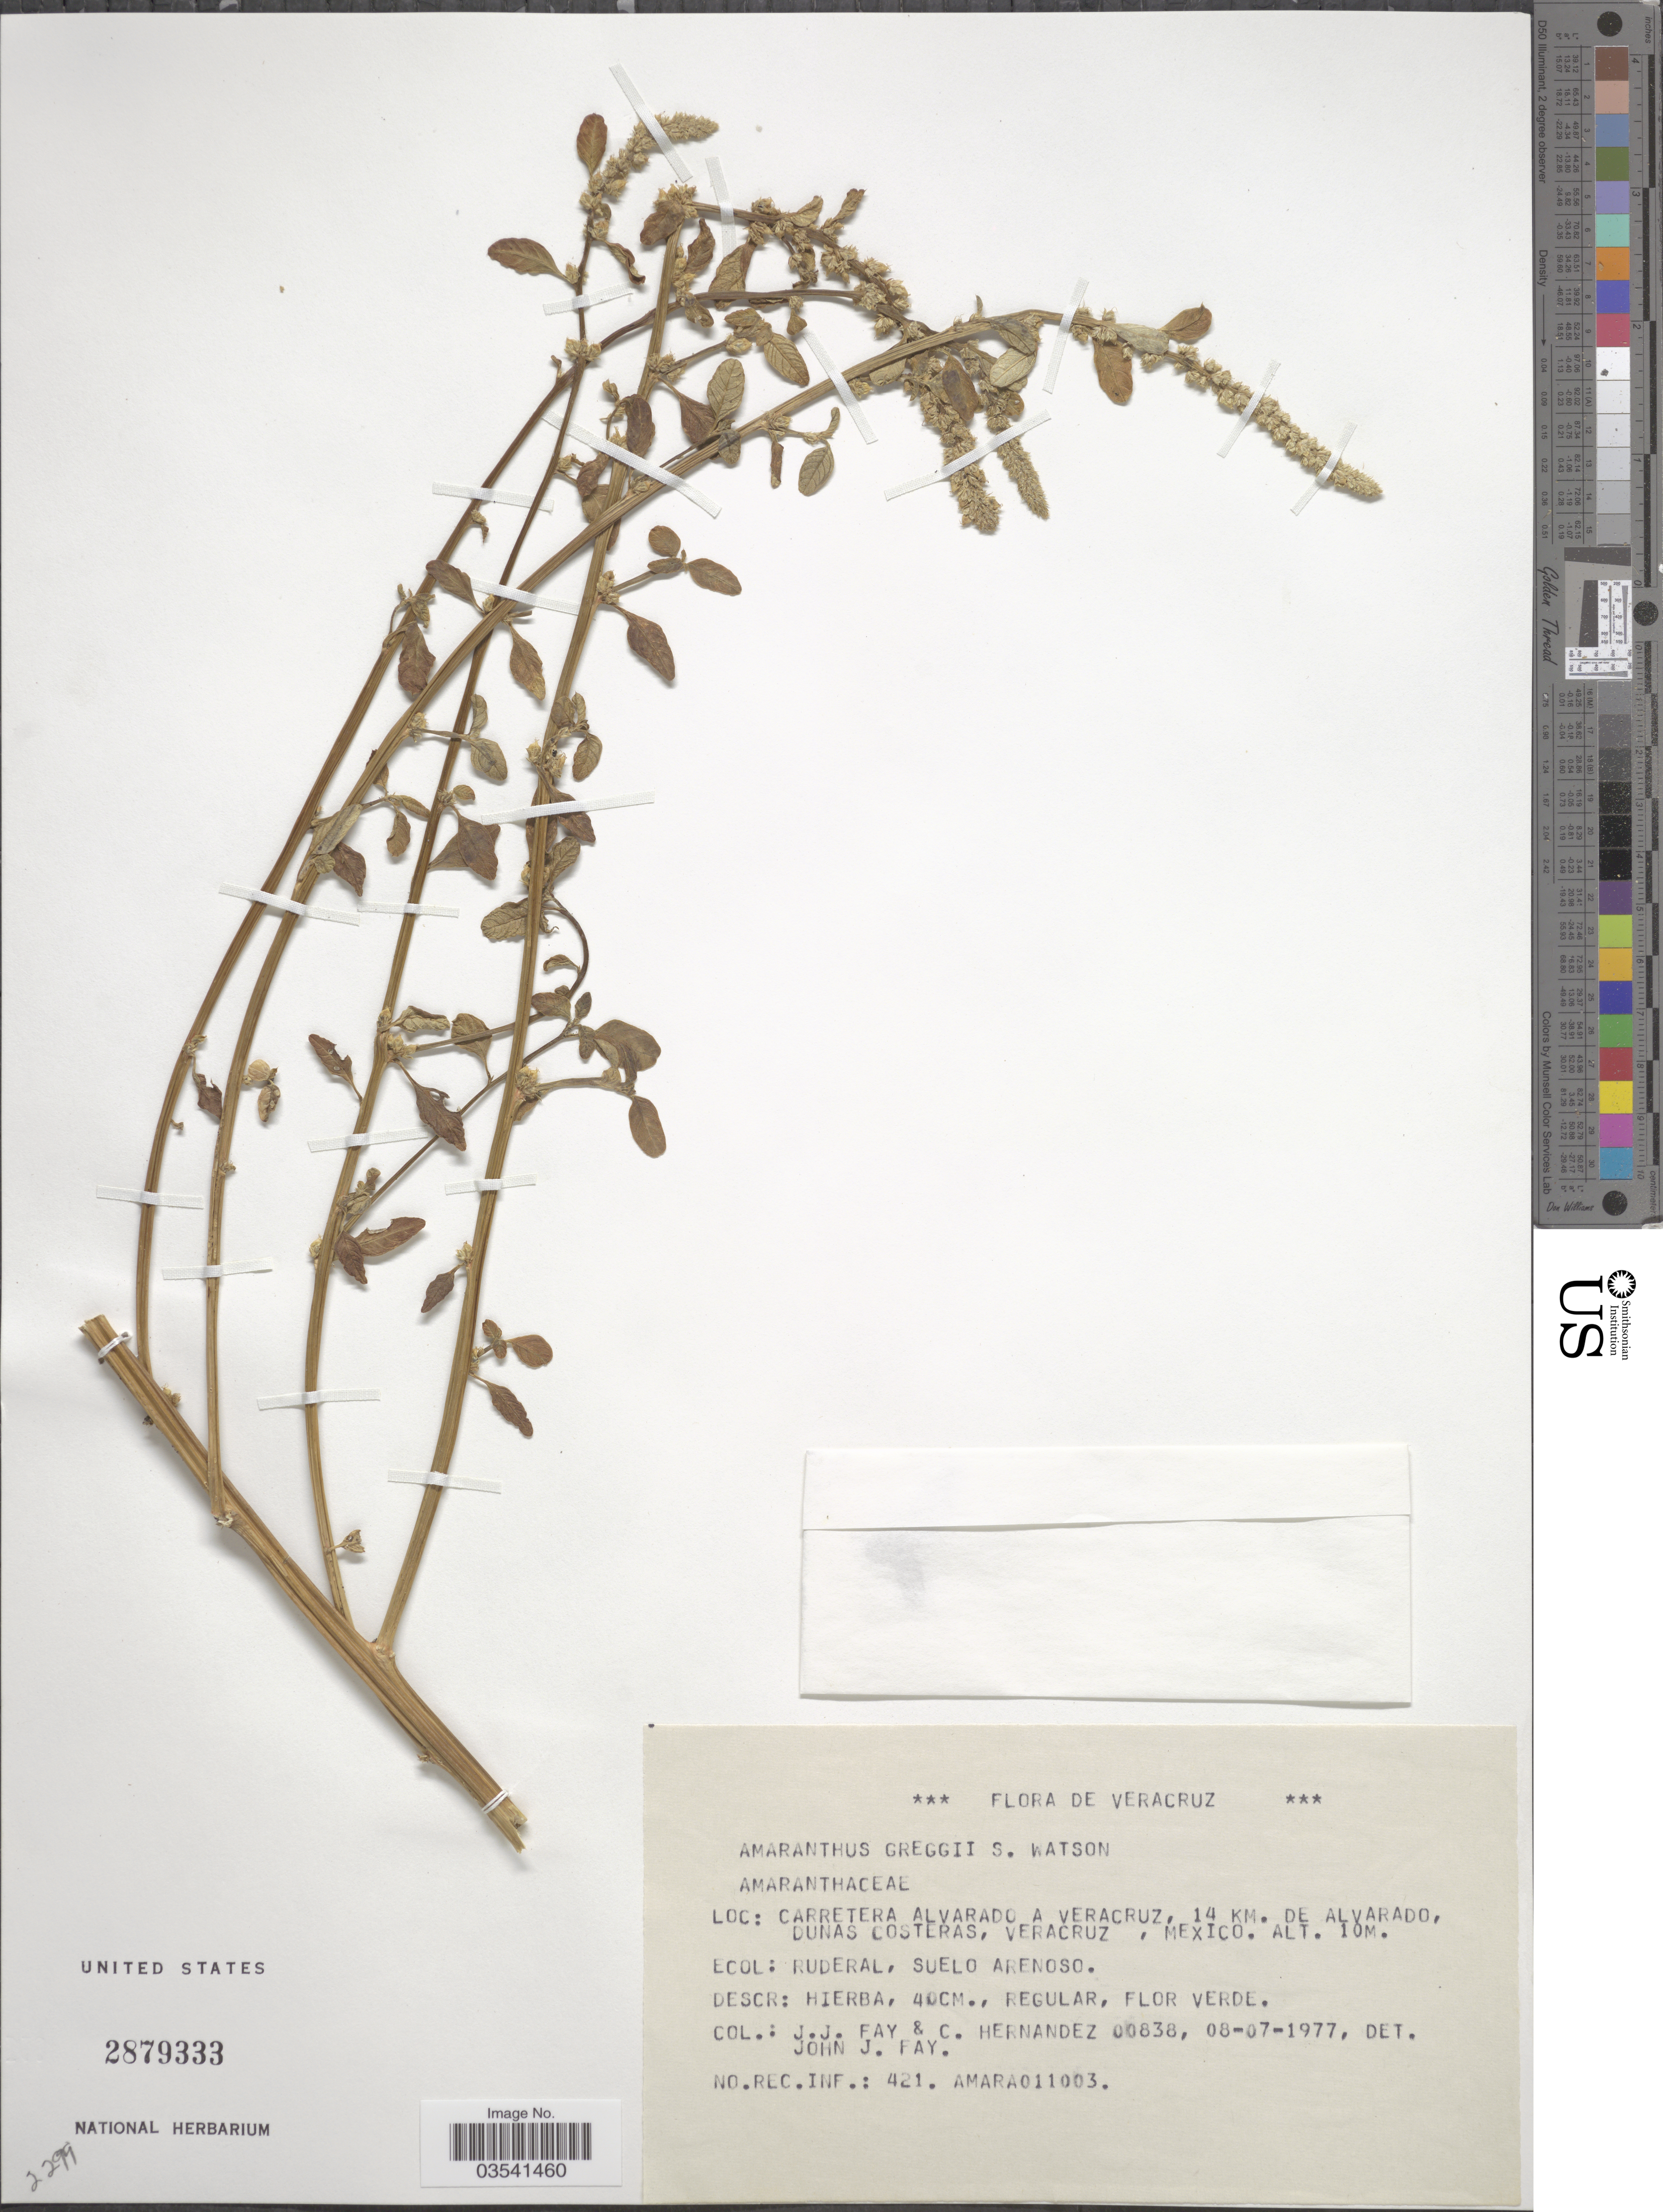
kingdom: Plantae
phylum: Tracheophyta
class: Magnoliopsida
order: Caryophyllales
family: Amaranthaceae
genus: Amaranthus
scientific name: Amaranthus greggii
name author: S. Watson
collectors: J. Fay & C. Hernandez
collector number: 00838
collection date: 1977-07-08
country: Mexico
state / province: Veracruz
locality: Veracruz. Carretera Alvarado a Veracruz, 14 km. de Alvarado, Dunas Costeras.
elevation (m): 10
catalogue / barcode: US 2879333